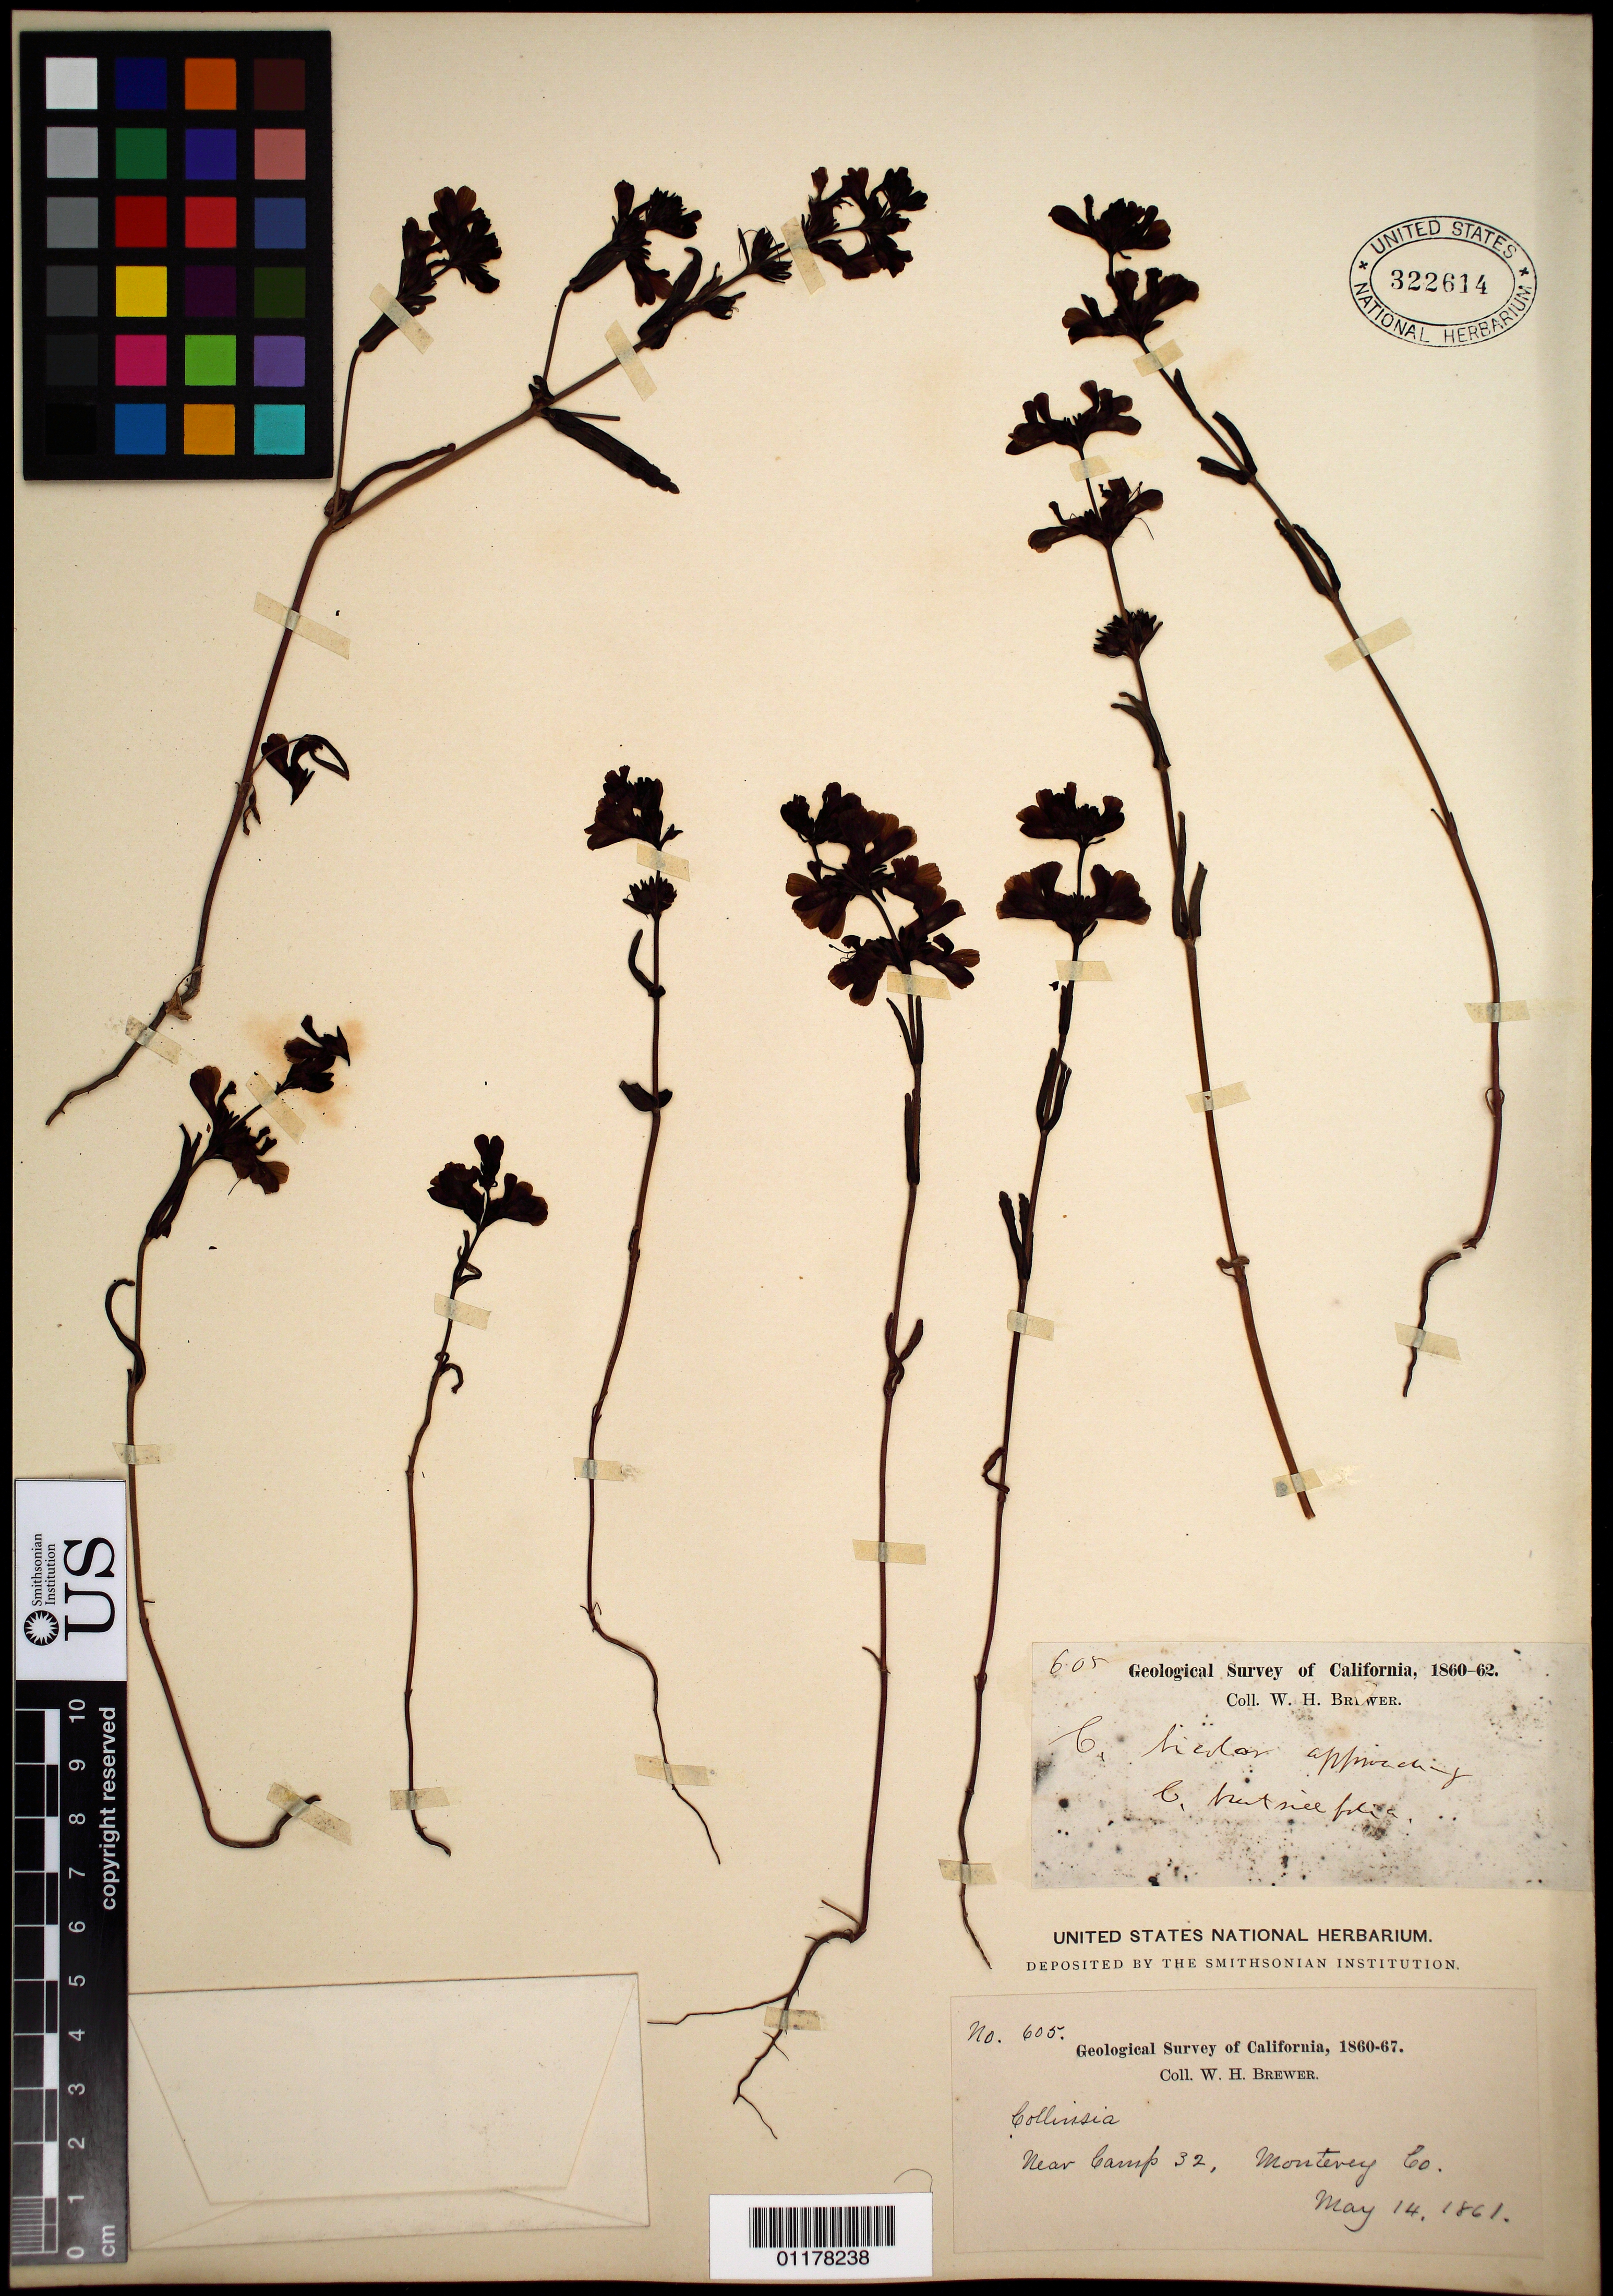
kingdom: Plantae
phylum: Tracheophyta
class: Magnoliopsida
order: Lamiales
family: Plantaginaceae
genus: Collinsia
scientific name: Collinsia sp.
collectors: W. H. Brewer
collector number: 605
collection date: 1861-05-14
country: United States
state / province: California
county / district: Monterey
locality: near Camp 32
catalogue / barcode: US 322614